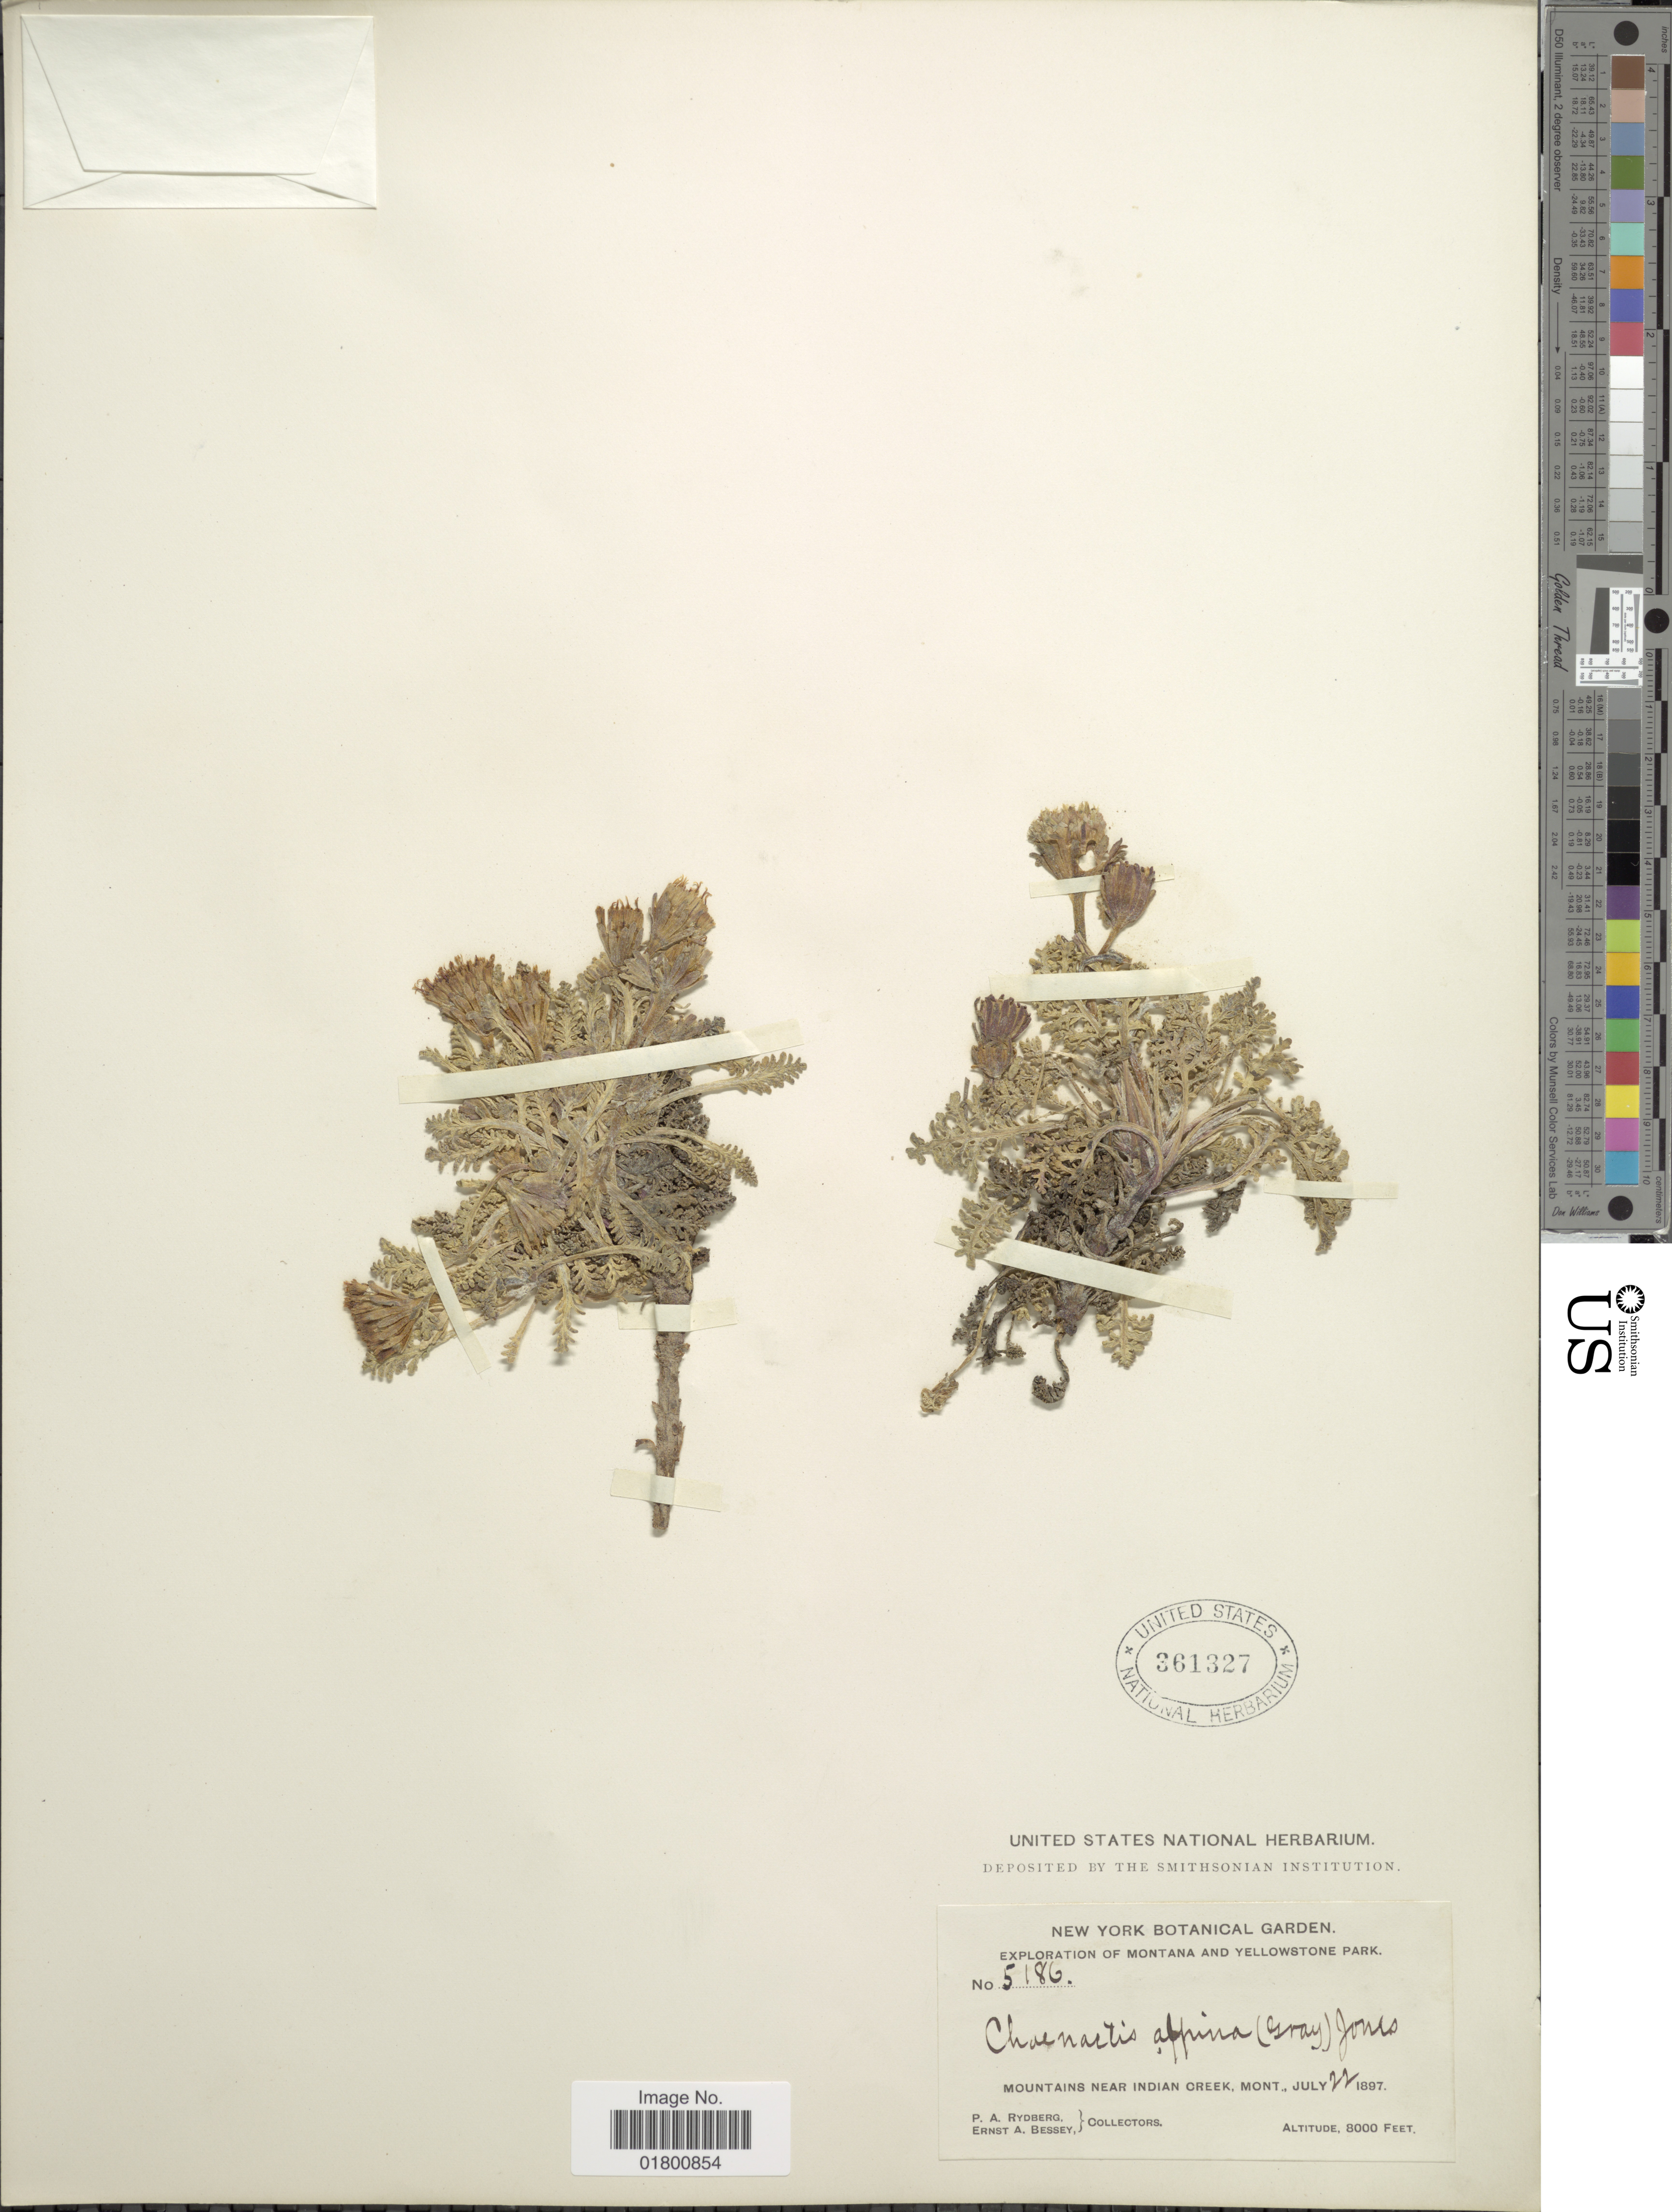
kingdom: Plantae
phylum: Tracheophyta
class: Magnoliopsida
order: Asterales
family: Asteraceae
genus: Chaenactis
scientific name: Chaenactis alpina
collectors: P. A. Rydberg & E. A. Bessey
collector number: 5186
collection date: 1897-07-22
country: United States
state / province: Montana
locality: Montana and Yellowstone Park, Mountains near Indian Creek, Mont.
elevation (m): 2438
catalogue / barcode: US 361327